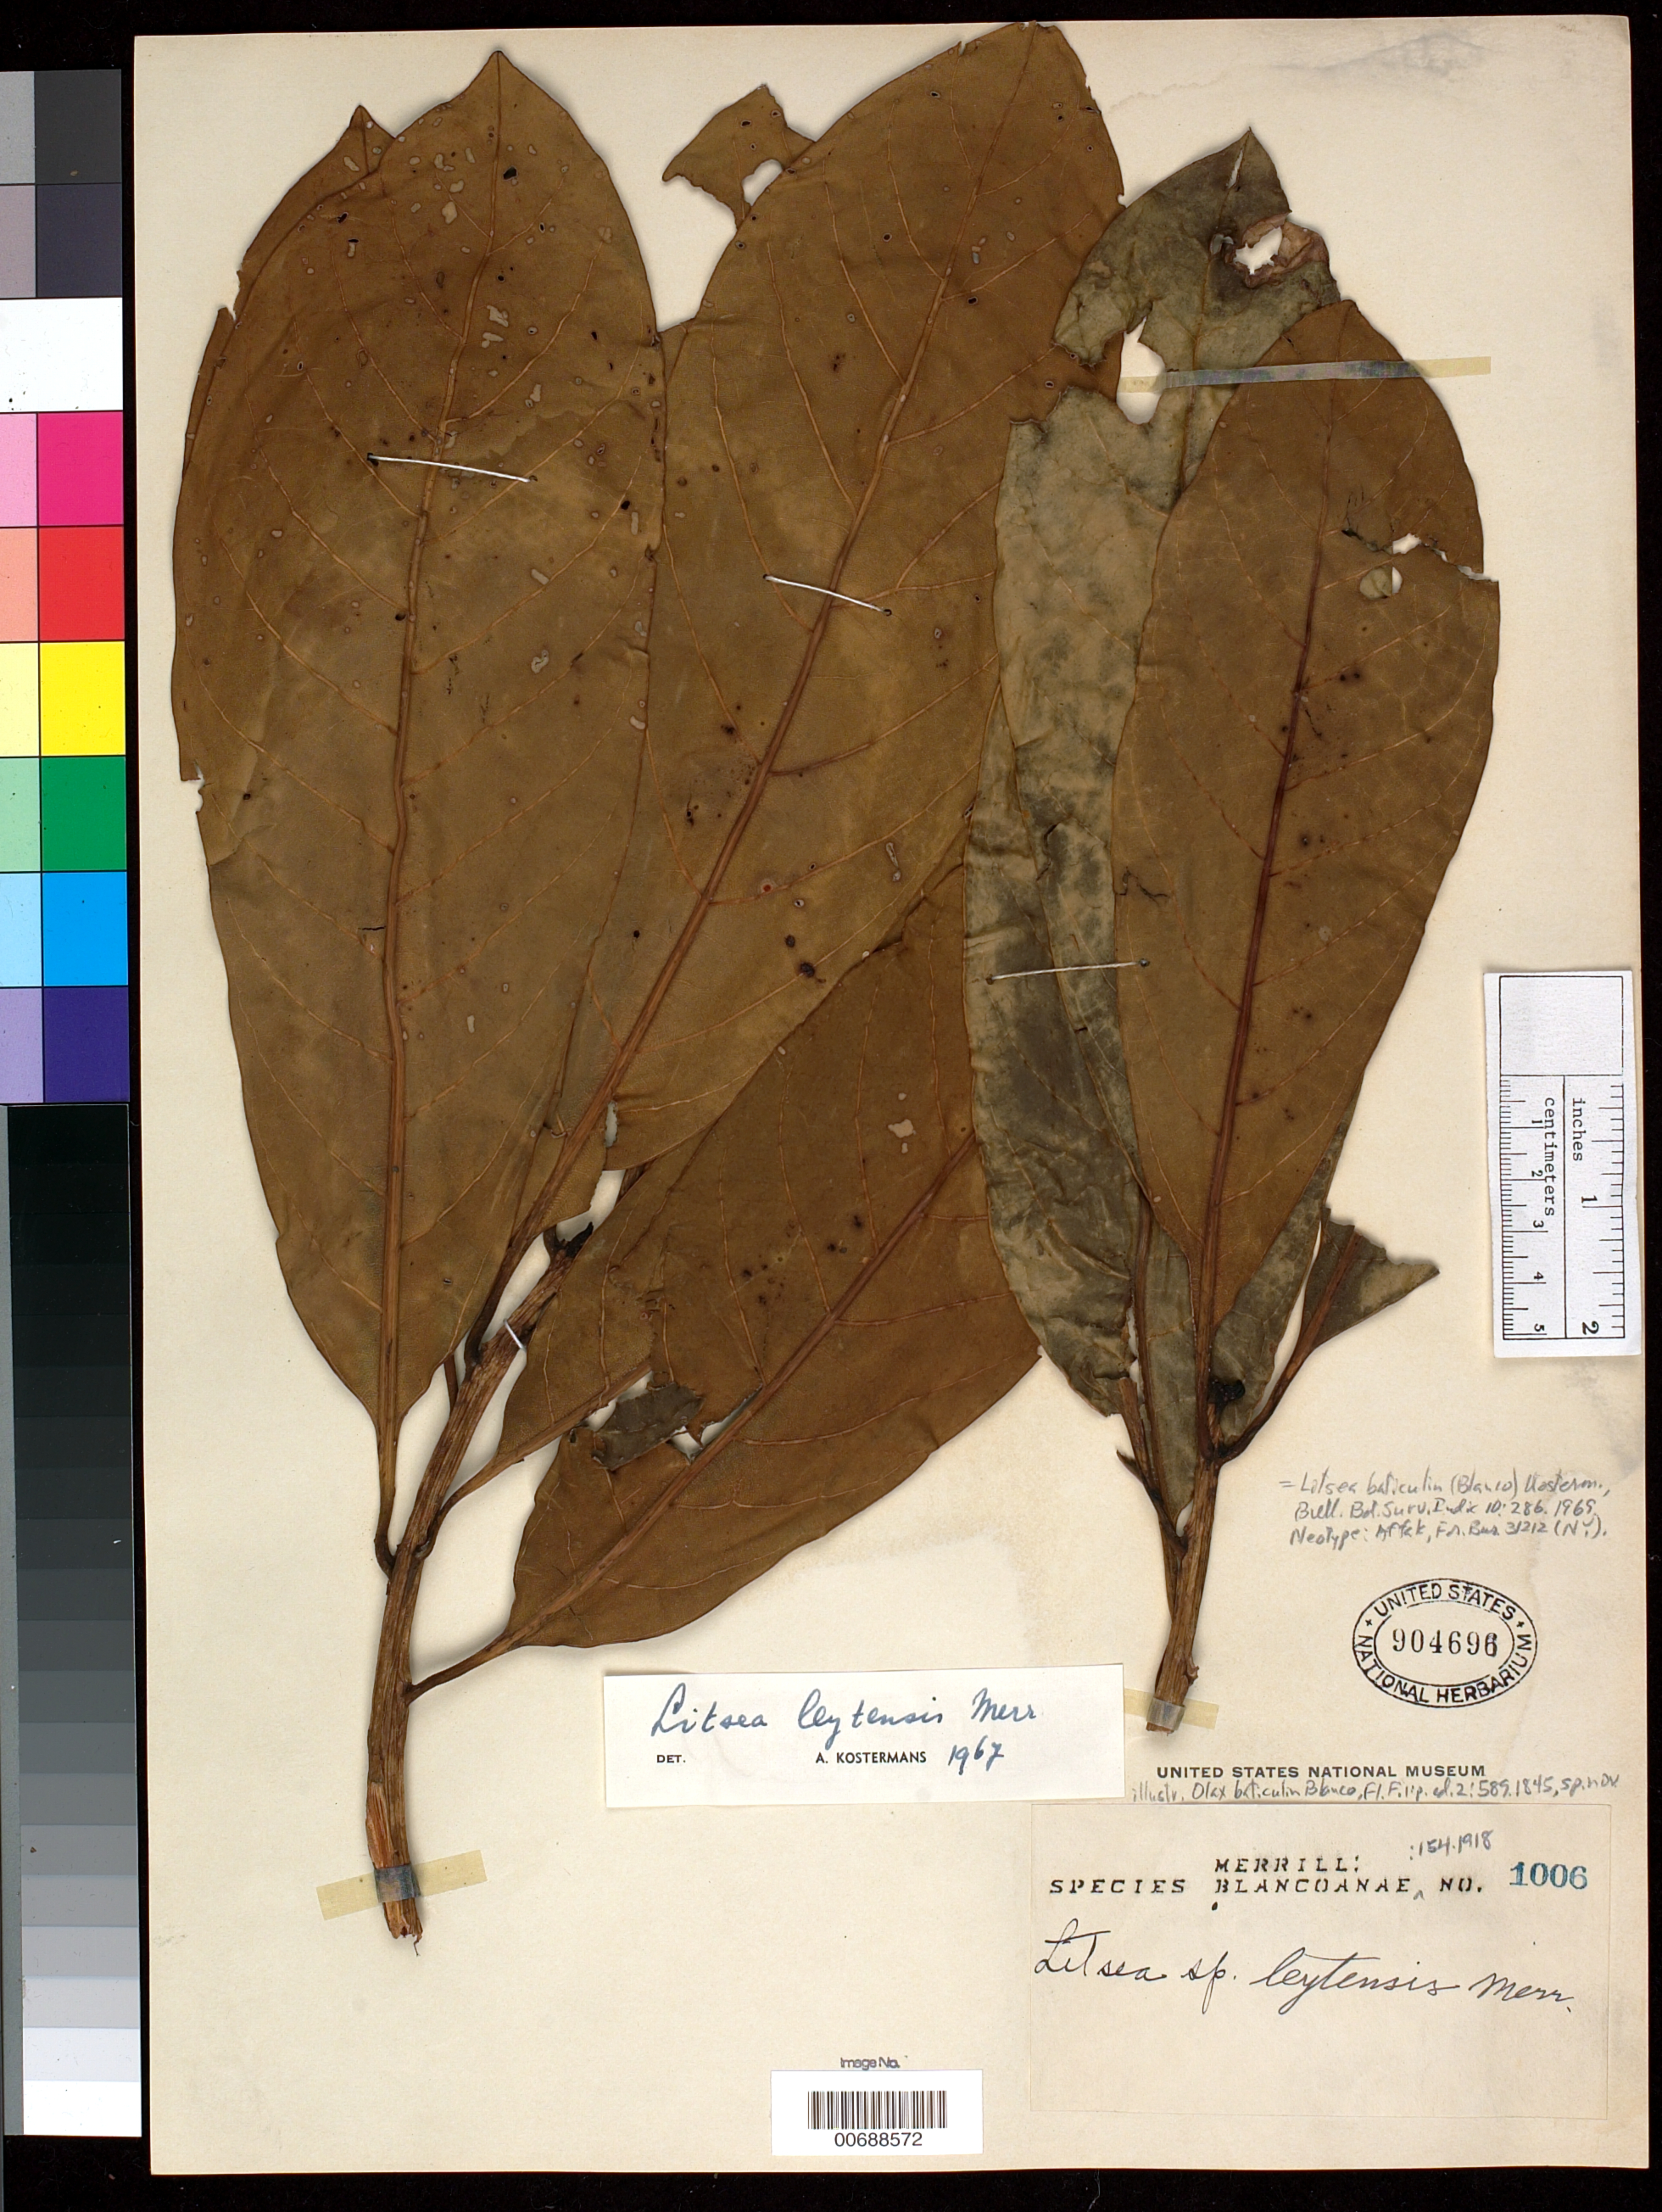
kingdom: Plantae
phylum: Tracheophyta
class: Magnoliopsida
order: Laurales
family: Lauraceae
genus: Litsea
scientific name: Litsea leytensis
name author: Merr.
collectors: F. W. Foxworthy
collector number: Sp. Blancoan. 1006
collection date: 1915-01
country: Philippines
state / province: Calabarzon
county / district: Laguna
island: Luzon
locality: Pangil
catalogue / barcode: US 904696